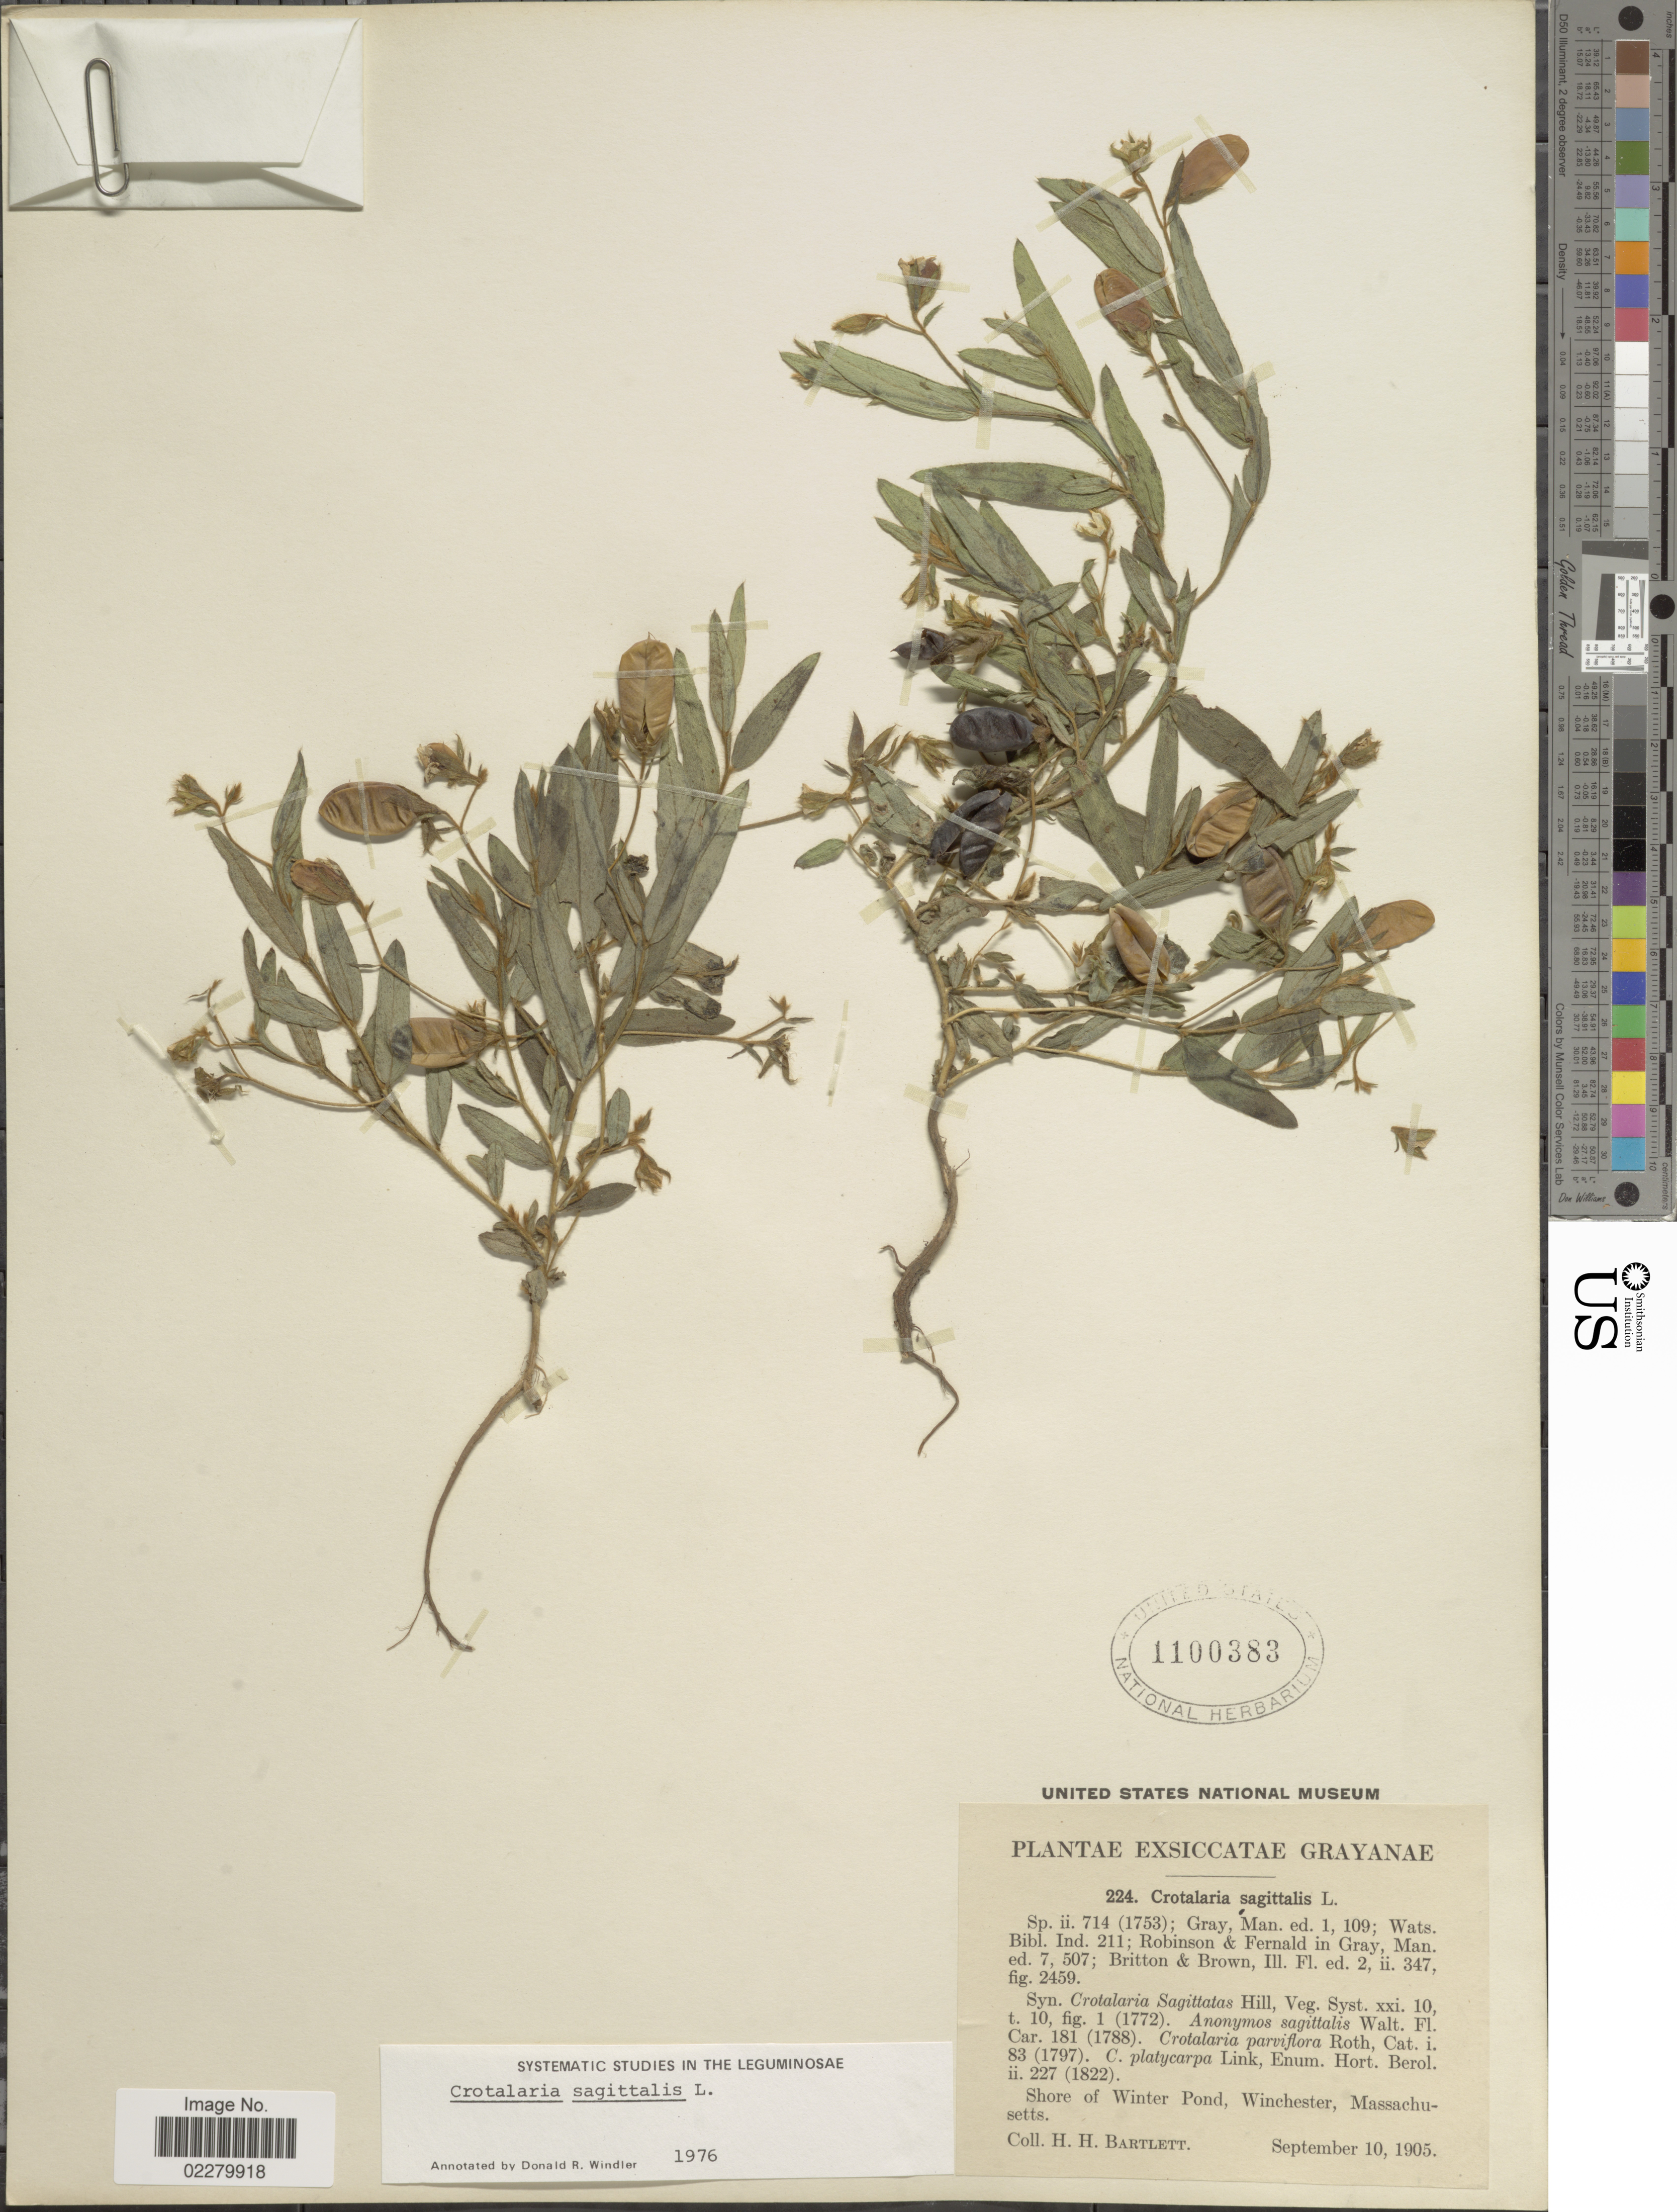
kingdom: Plantae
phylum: Tracheophyta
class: Magnoliopsida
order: Fabales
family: Fabaceae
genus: Crotalaria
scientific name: Crotalaria sagittalis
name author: L.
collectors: H. H. Bartlett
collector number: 224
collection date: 1905-09-10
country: United States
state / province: Massachusetts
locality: Shore of Winter Pond, Winchester, Massachusetts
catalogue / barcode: US 1100383